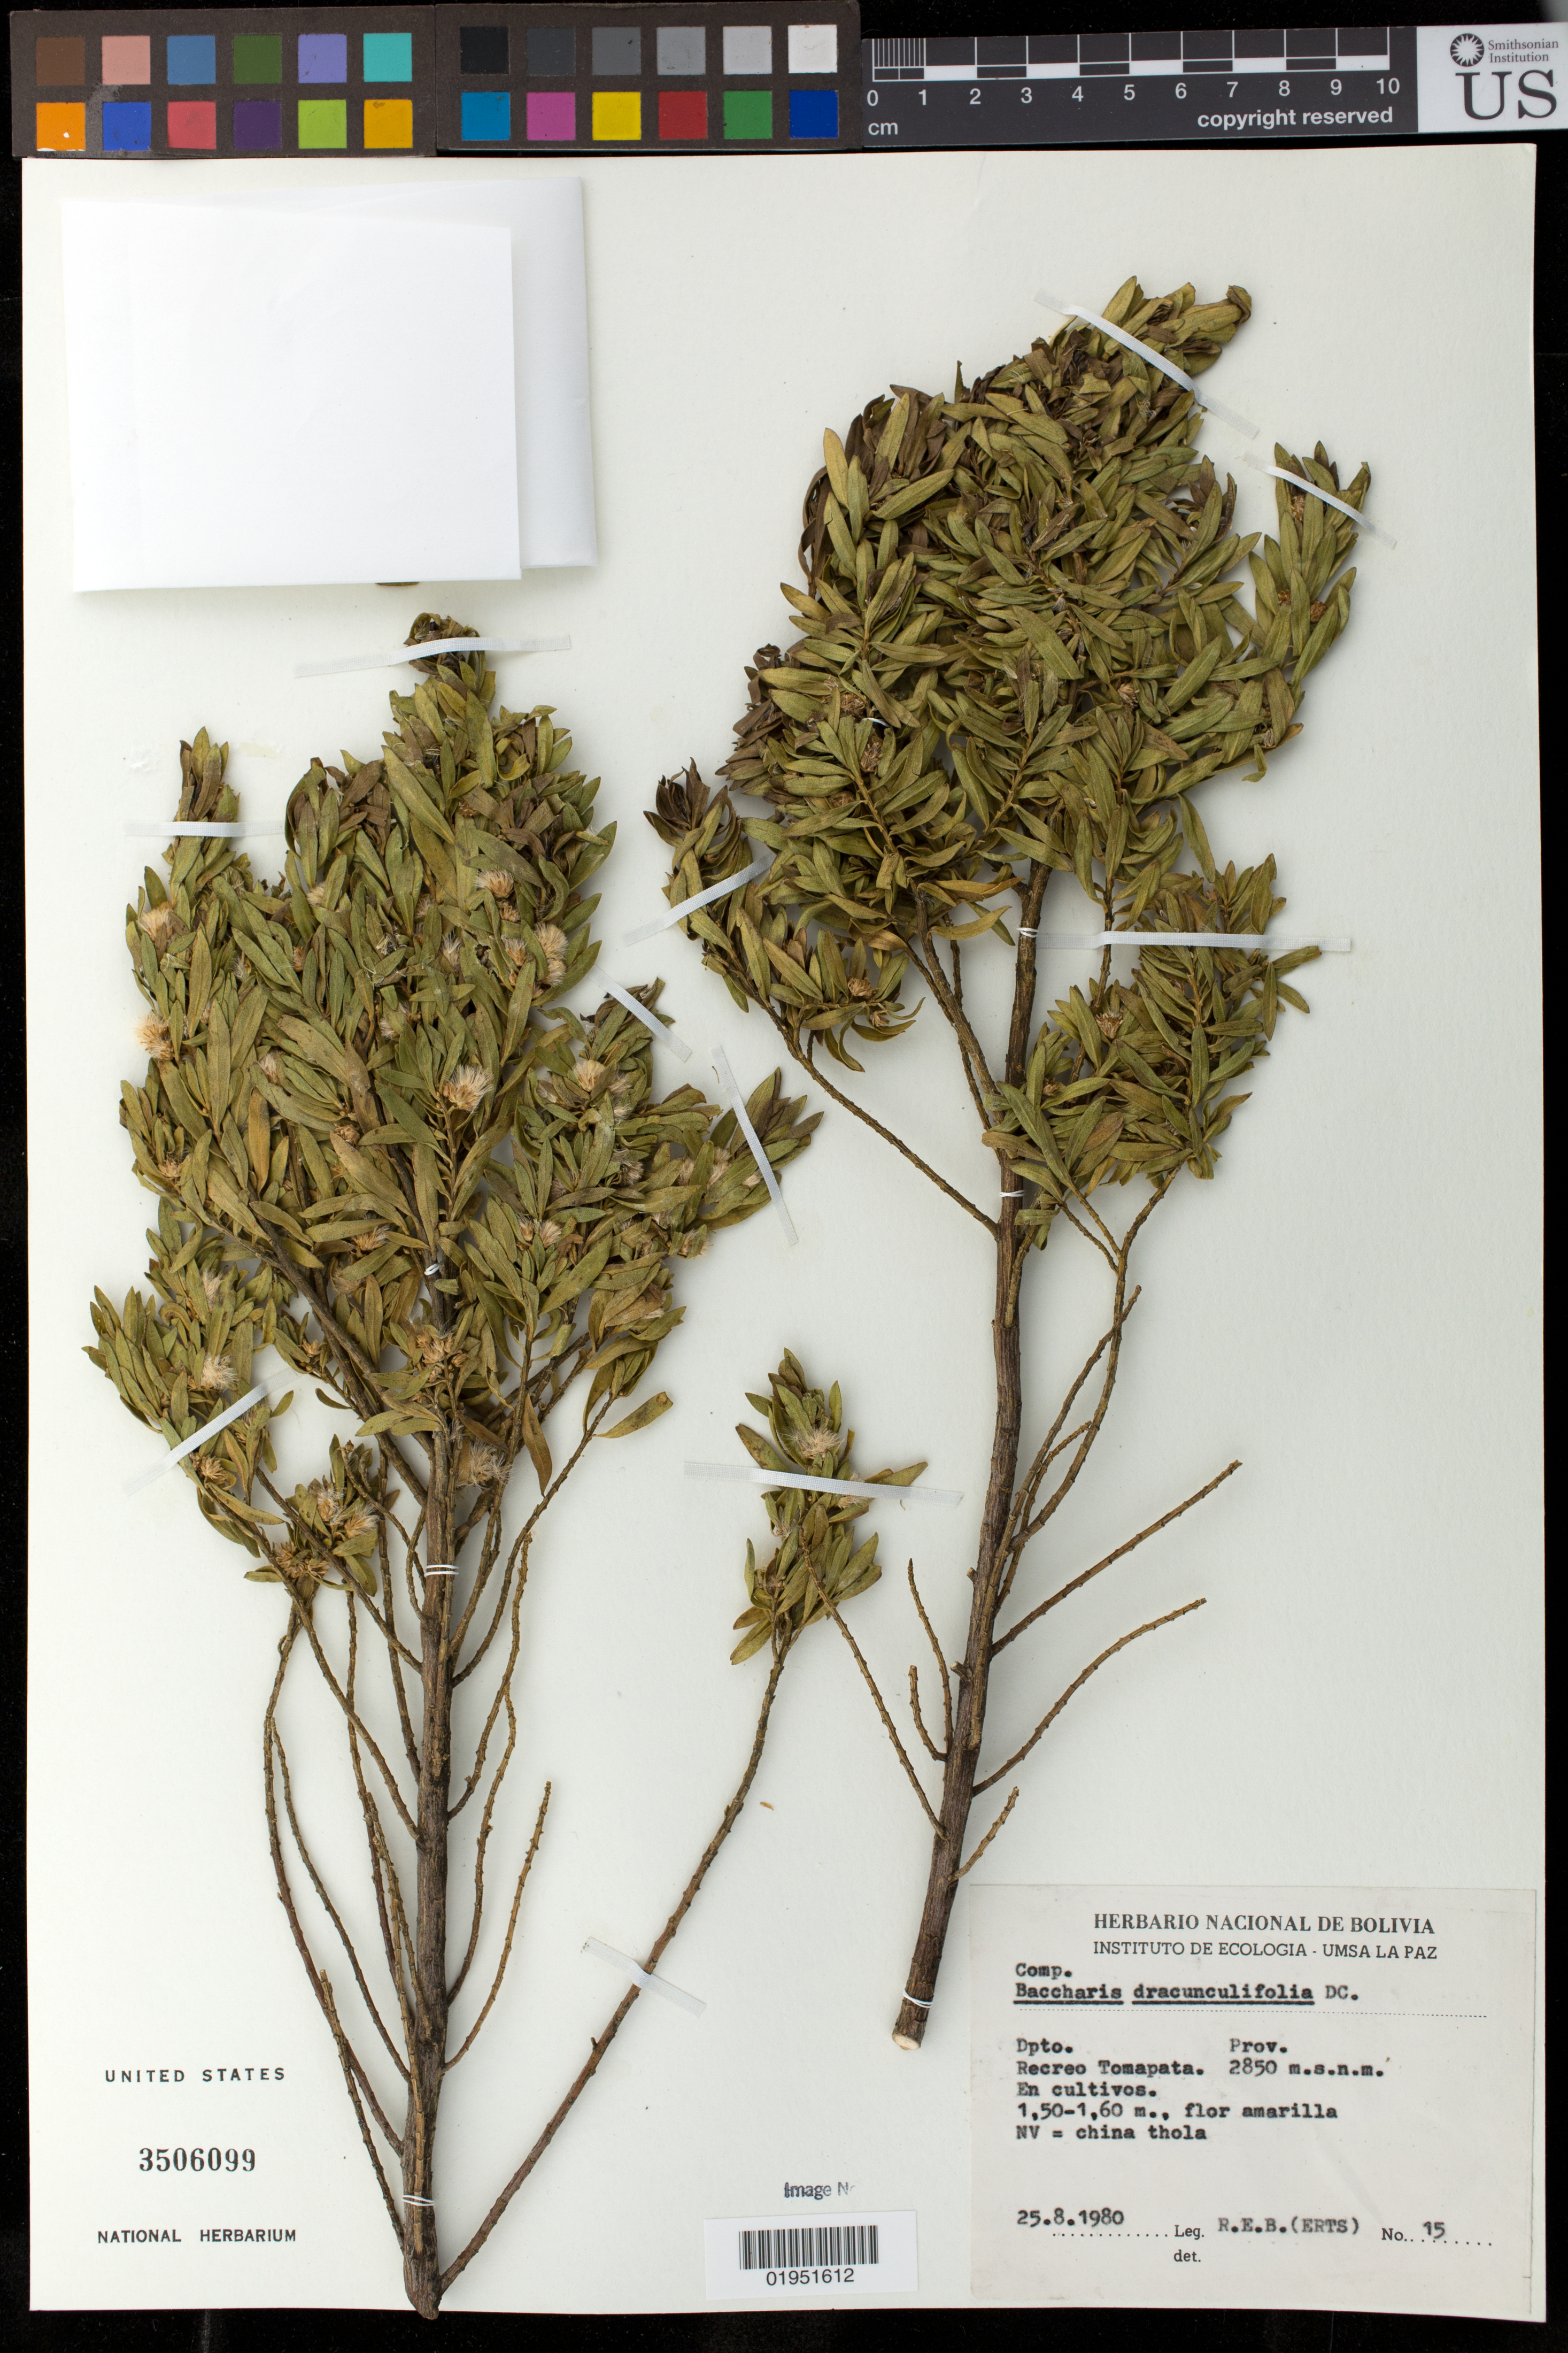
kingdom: Plantae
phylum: Tracheophyta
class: Magnoliopsida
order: Asterales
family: Asteraceae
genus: Baccharis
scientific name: Baccharis dracunculifolia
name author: DC.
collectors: R.E.B.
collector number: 15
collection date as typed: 25 Aug 1980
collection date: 1980-08-25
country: Bolivia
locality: Recreo Tomapata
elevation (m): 2850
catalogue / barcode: US 3506099